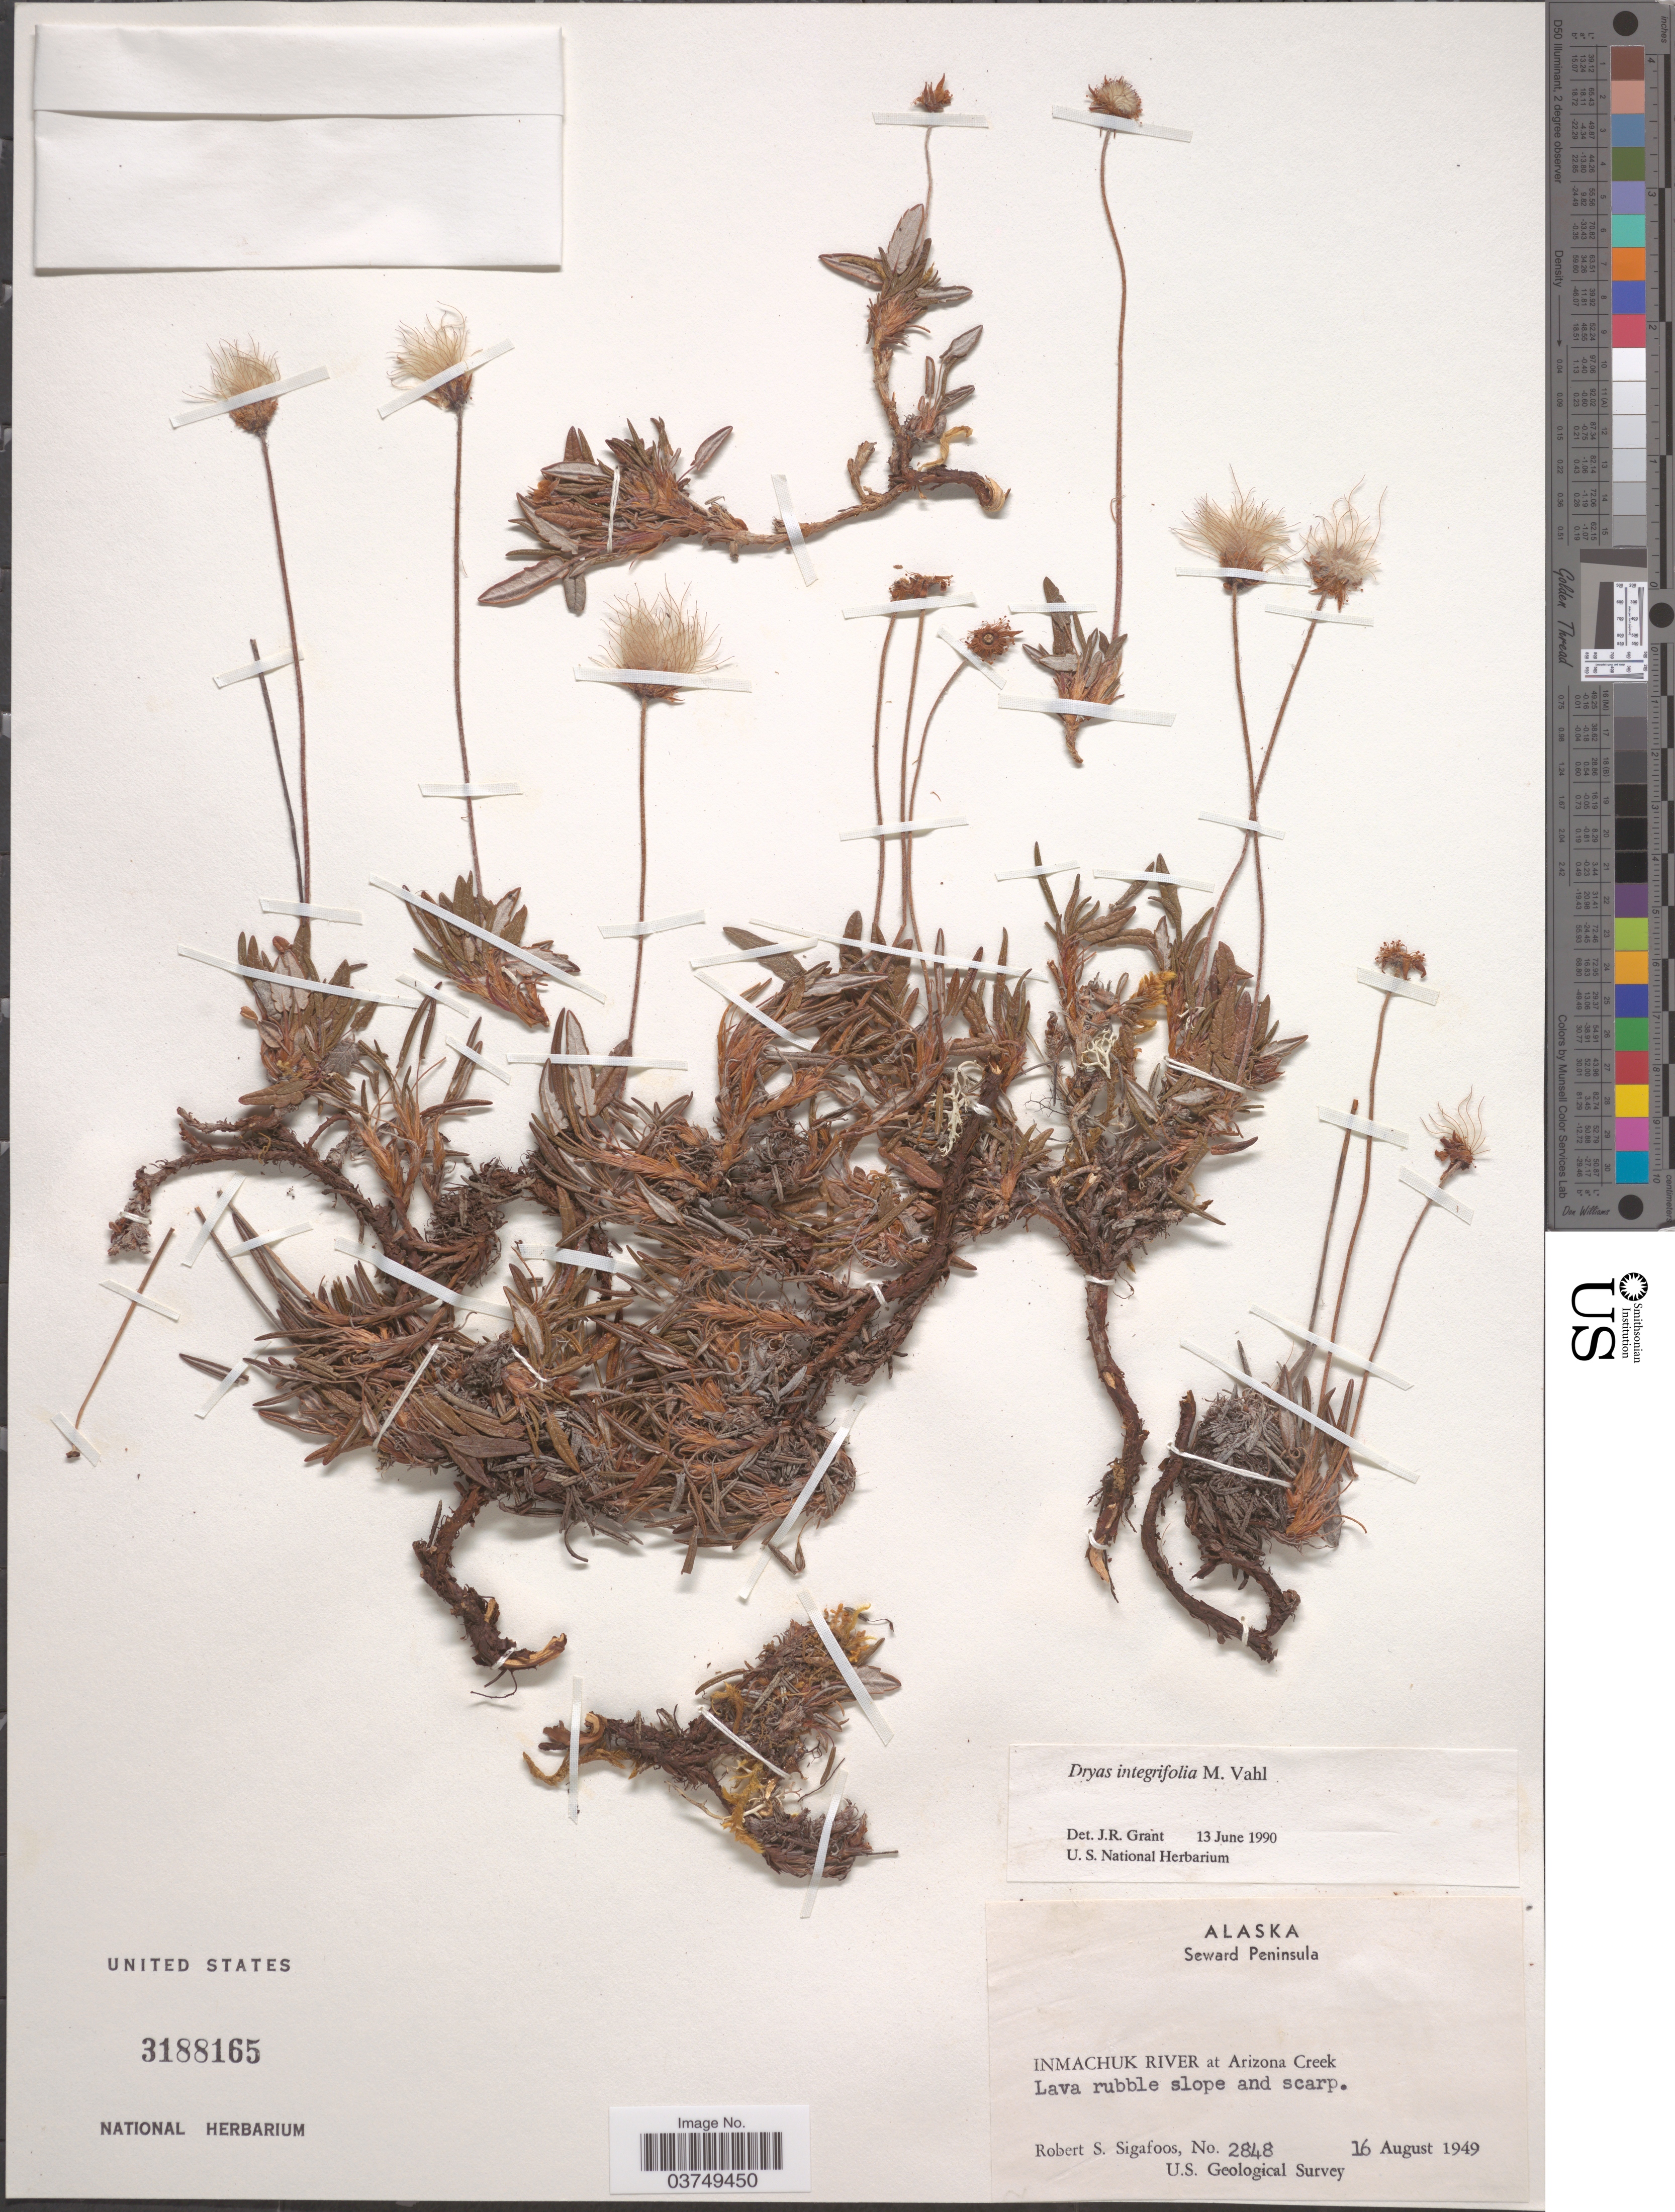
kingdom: Plantae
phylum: Tracheophyta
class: Magnoliopsida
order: Rosales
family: Rosaceae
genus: Dryas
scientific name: Dryas integrifolia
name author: Vahl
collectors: R. Sigafoos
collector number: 2848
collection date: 1949-08-16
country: United States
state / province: Alaska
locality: Seward Peninsula. Inmachuk River at Arizona Creek. Lava rubble slope and scarp.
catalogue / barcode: US 3188165